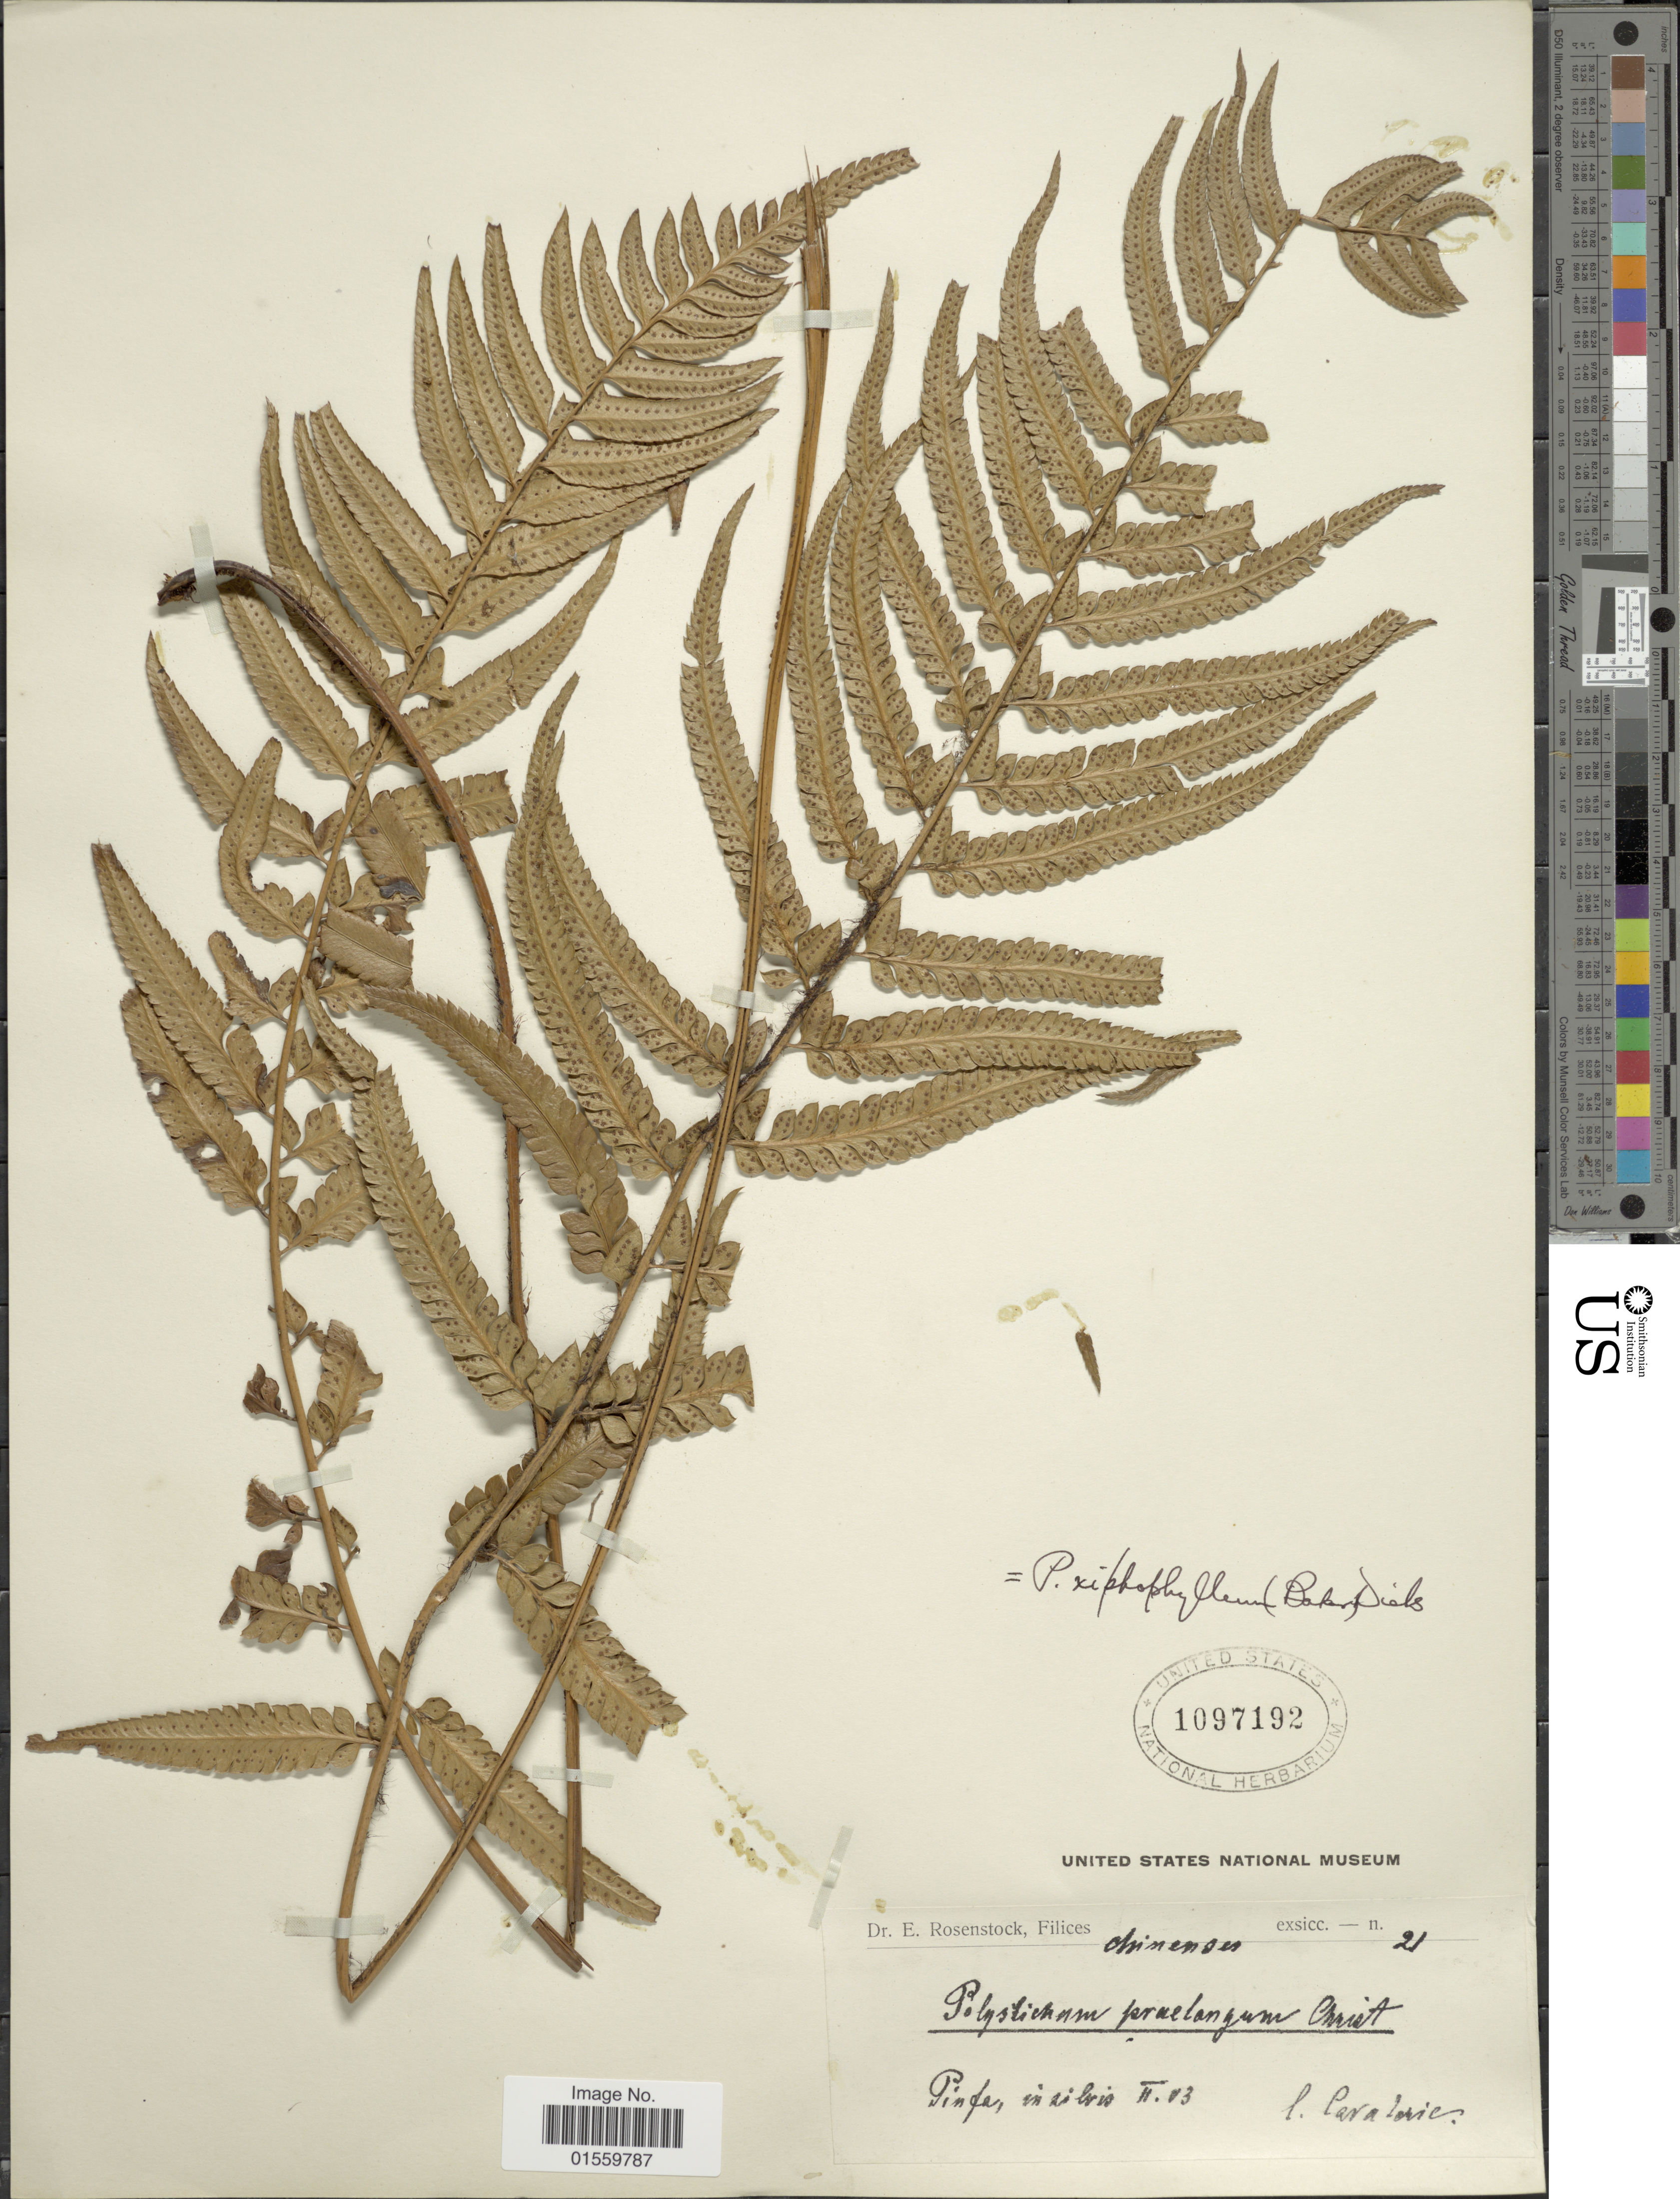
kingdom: Plantae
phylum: Tracheophyta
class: Polypodiopsida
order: Polypodiales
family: Dryopteridaceae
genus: Polystichum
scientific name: Polystichum xiphophyllum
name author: (Baker) Diels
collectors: -. Cavalerie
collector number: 21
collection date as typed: Transcribed d/m/y: /2/3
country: China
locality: Chinenses, Pinfa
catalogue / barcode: US 1097192